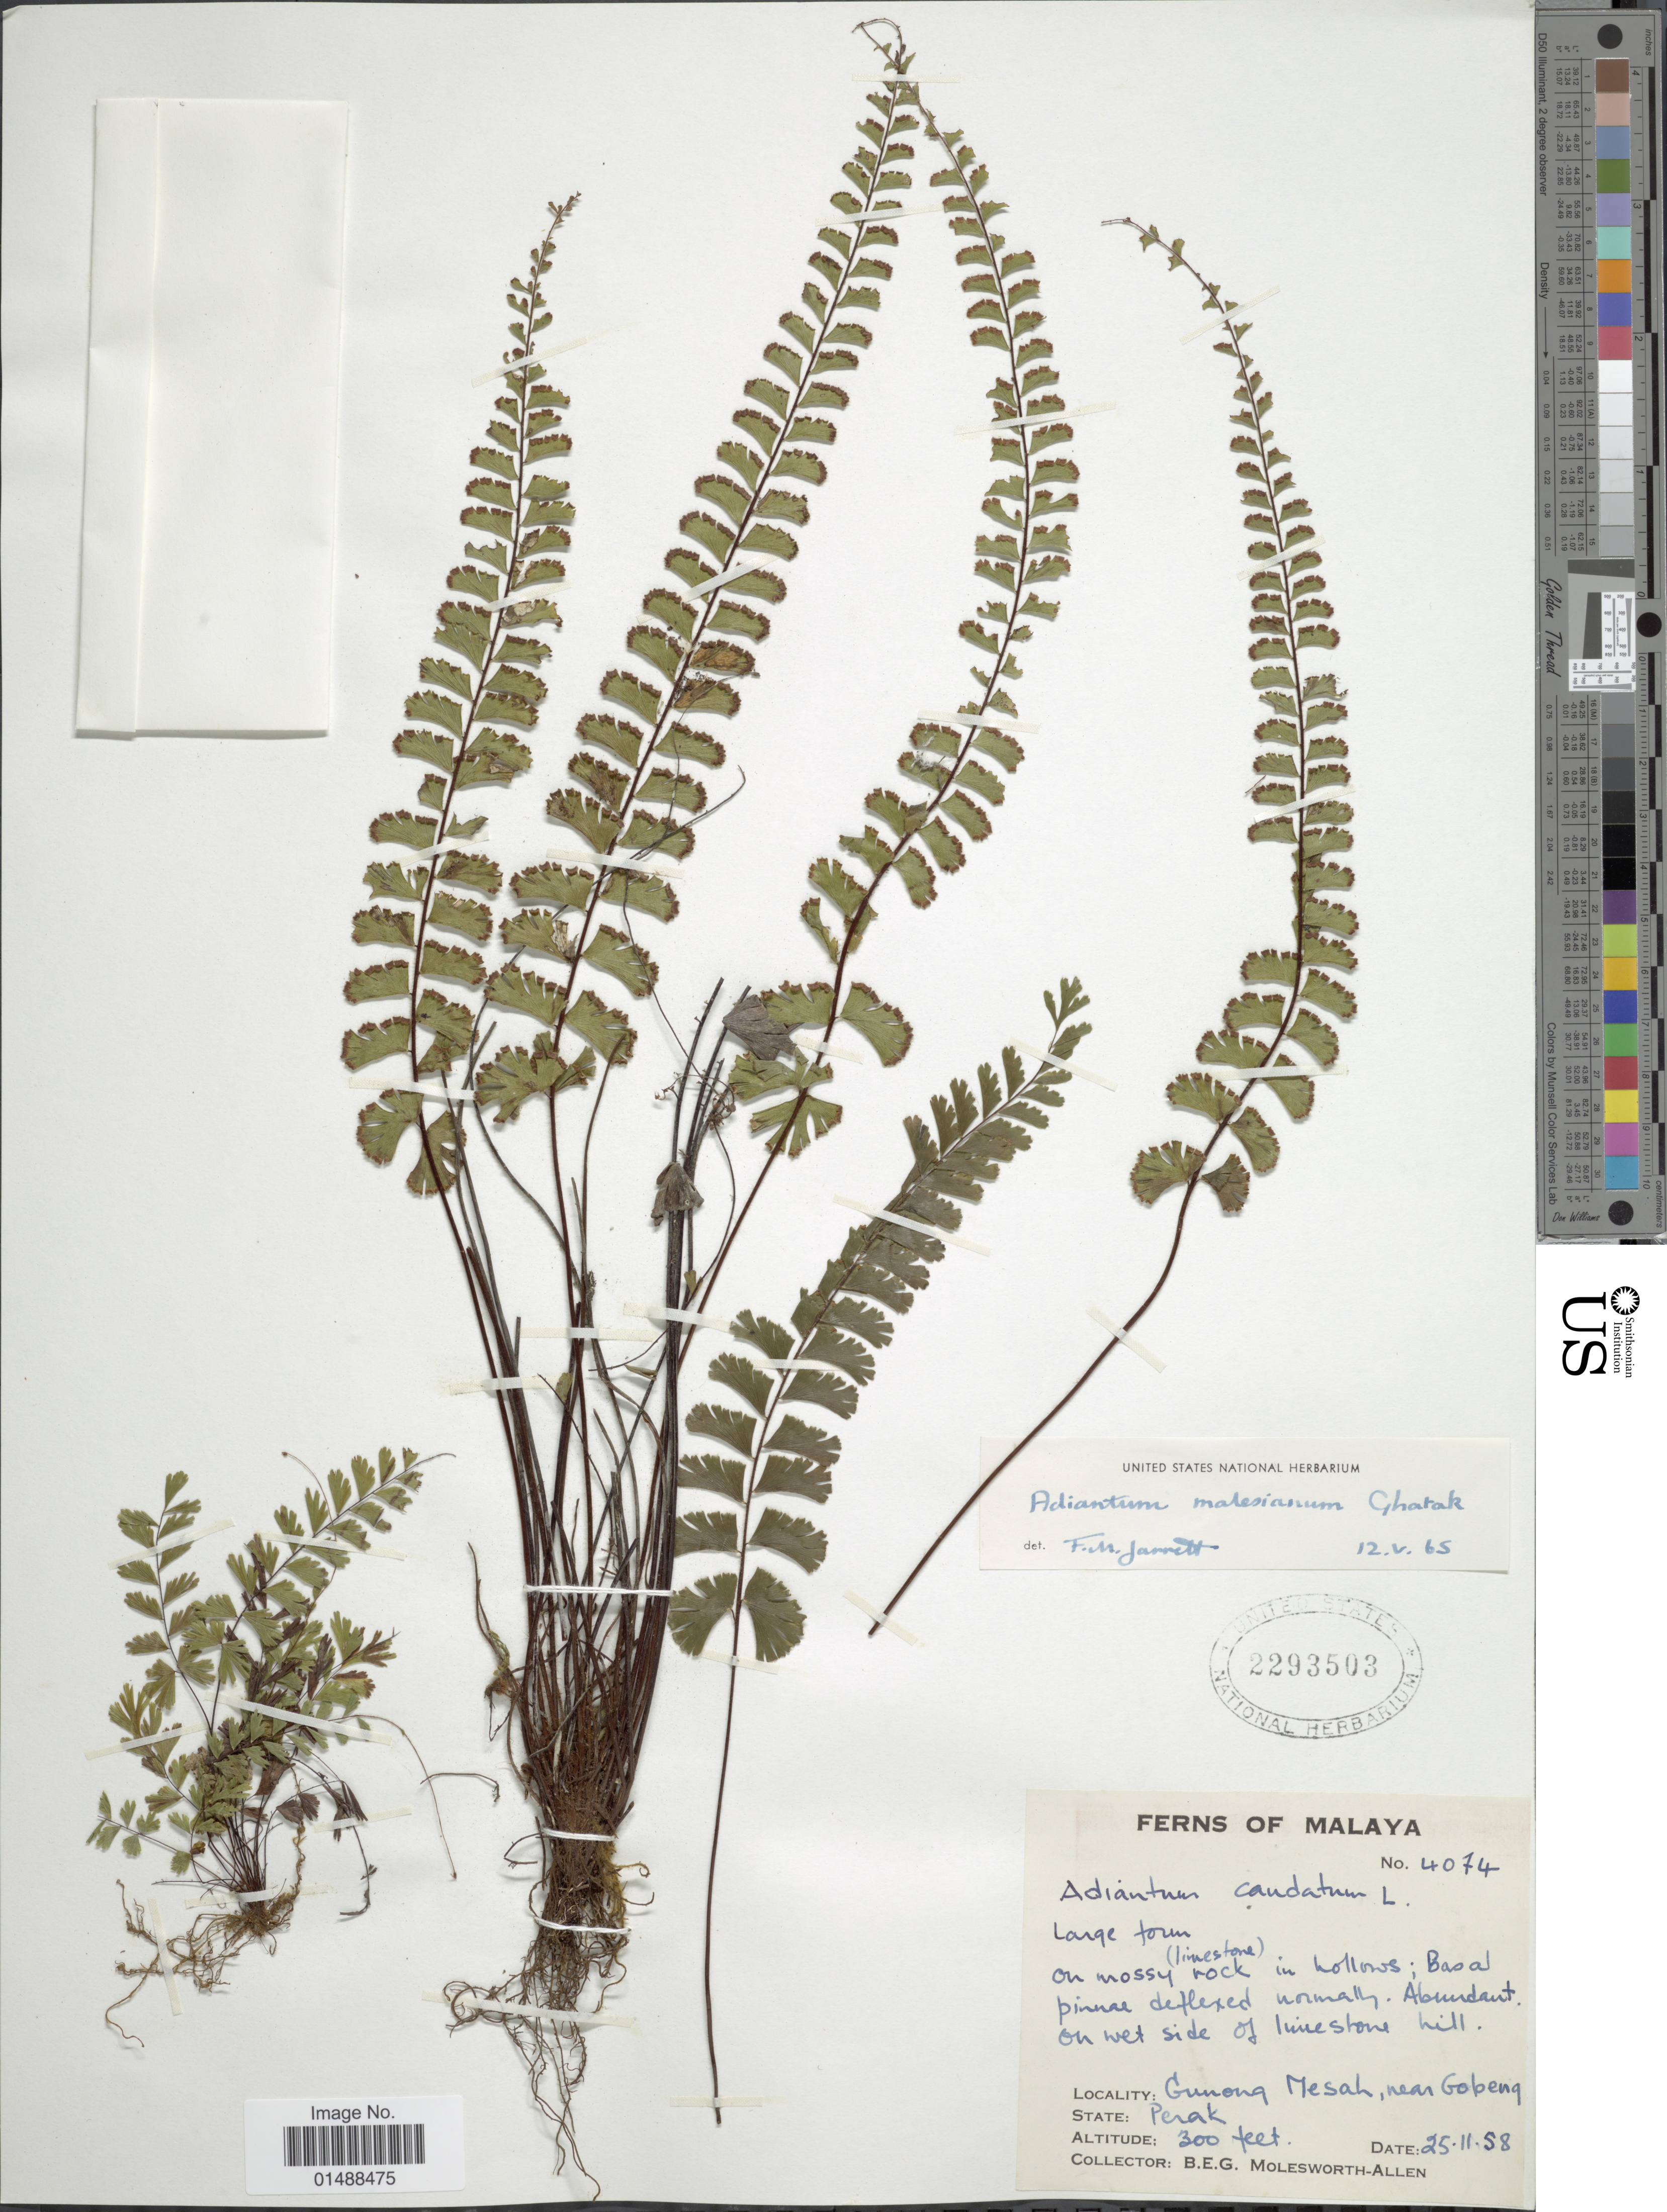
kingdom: Plantae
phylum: Tracheophyta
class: Polypodiopsida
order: Polypodiales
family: Pteridaceae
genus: Adiantum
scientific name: Adiantum malesianum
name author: J. Ghatak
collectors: B. E. G. Molesworth-Allen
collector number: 4074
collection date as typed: Transcribed d/m/y: 25/11/58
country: Malaysia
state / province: Perak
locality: Malaya, Gunong Mesah, near Gobeng.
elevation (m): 91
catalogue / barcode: US 2293503